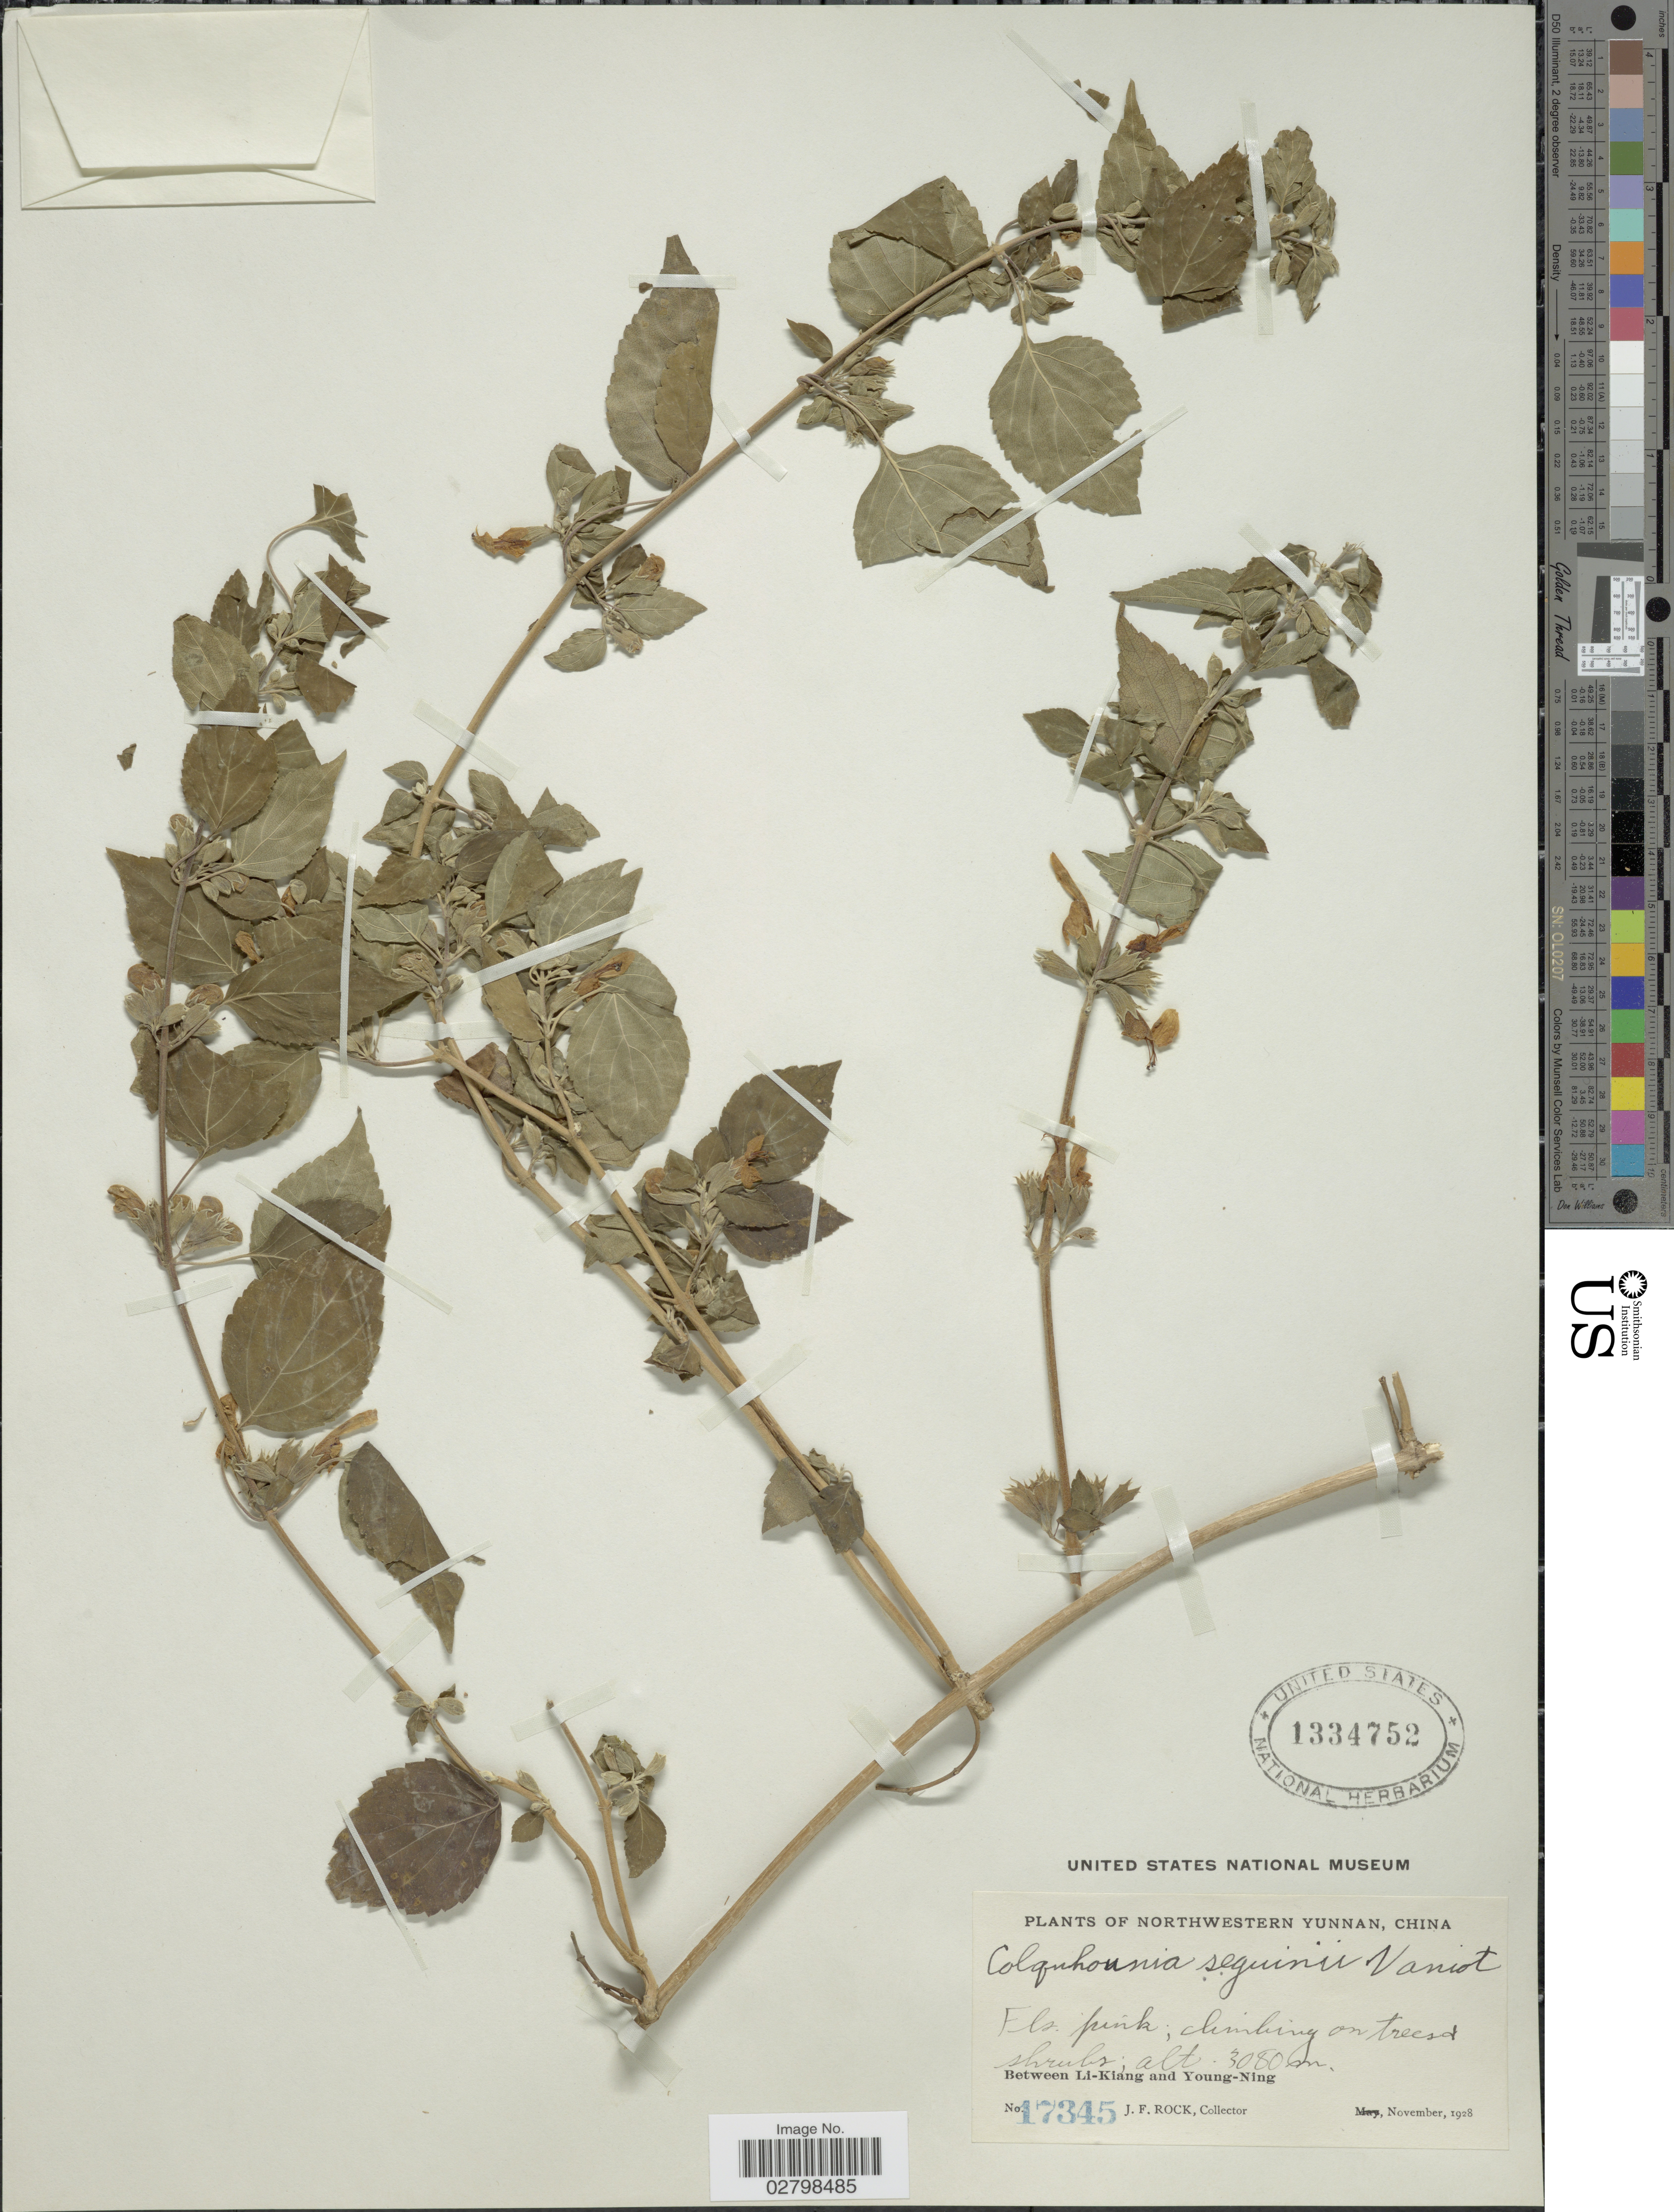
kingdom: Plantae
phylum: Tracheophyta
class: Magnoliopsida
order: Lamiales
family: Lamiaceae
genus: Colquhounia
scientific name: Colquhounia seguinii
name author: Vaniot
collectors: J. Rock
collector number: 17345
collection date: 1928-11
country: China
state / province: Yunnan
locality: Northwestern Yunnan. Between Li-Kiang and Young-Ning.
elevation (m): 3080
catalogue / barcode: US 1334752